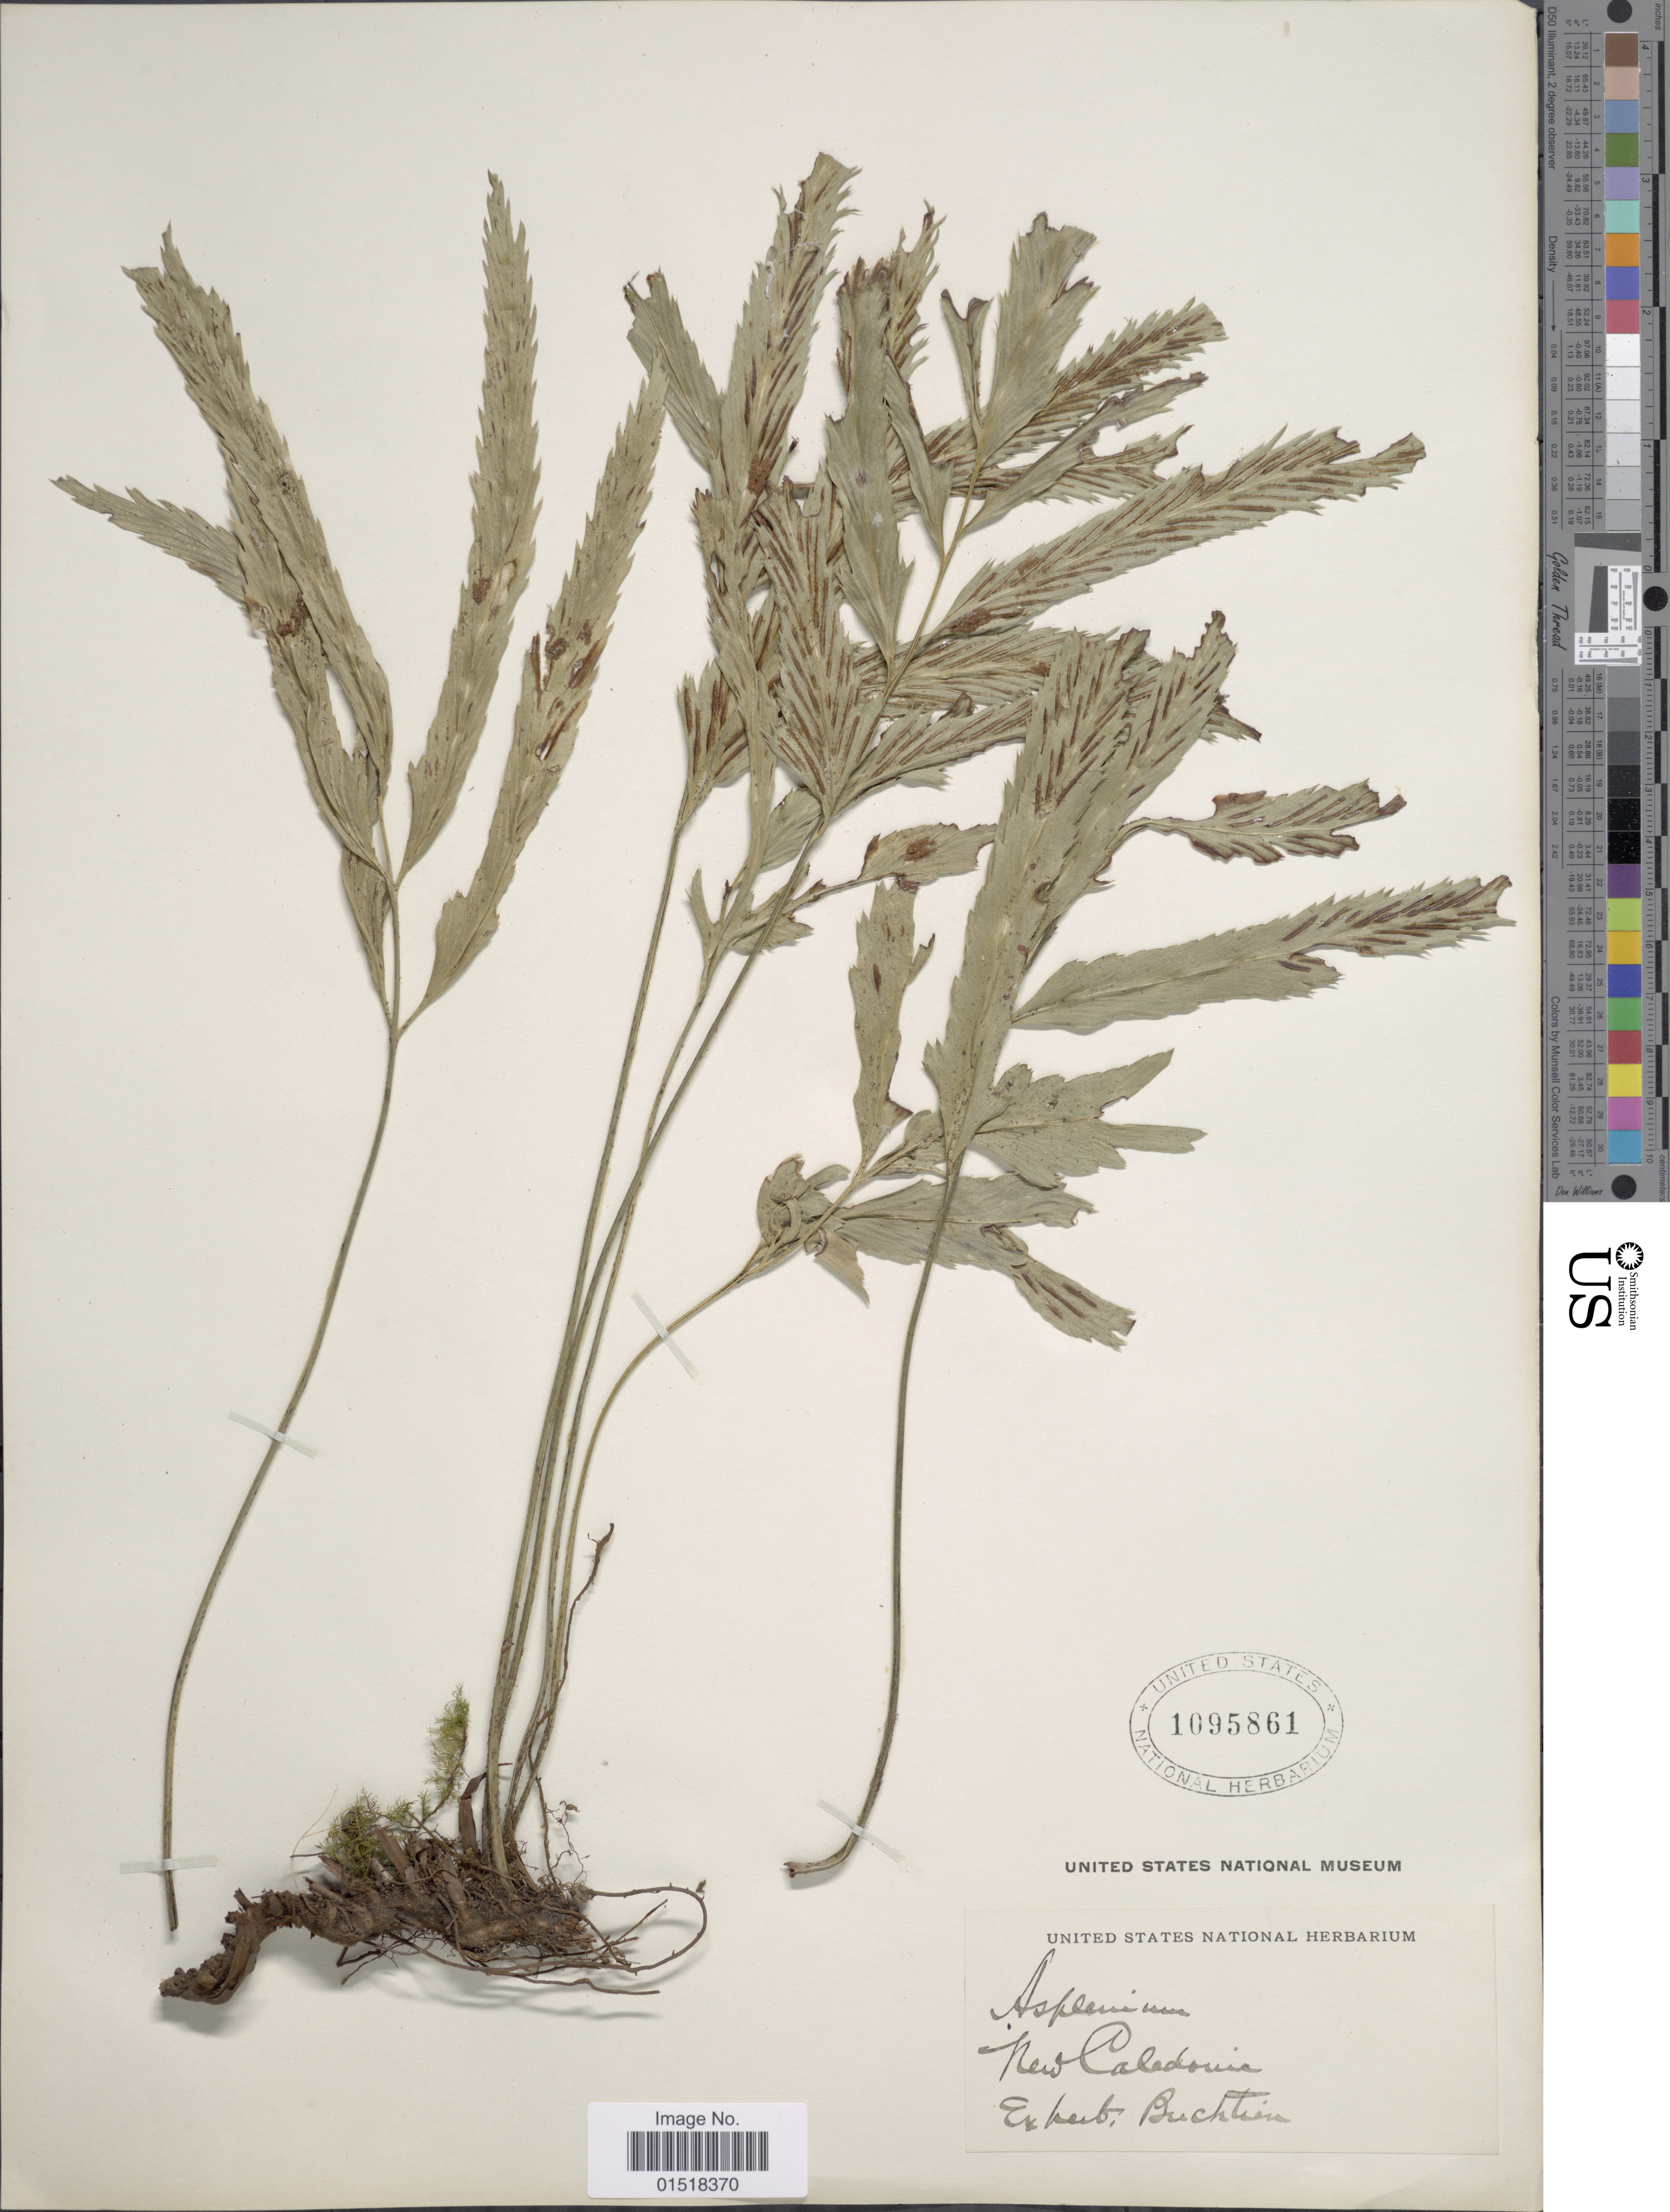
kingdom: Plantae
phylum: Tracheophyta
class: Polypodiopsida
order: Polypodiales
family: Aspleniaceae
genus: Asplenium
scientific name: Asplenium vieillardii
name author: Mett.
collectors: ex herb. Buchtien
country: New Caledonia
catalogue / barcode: US 1095861